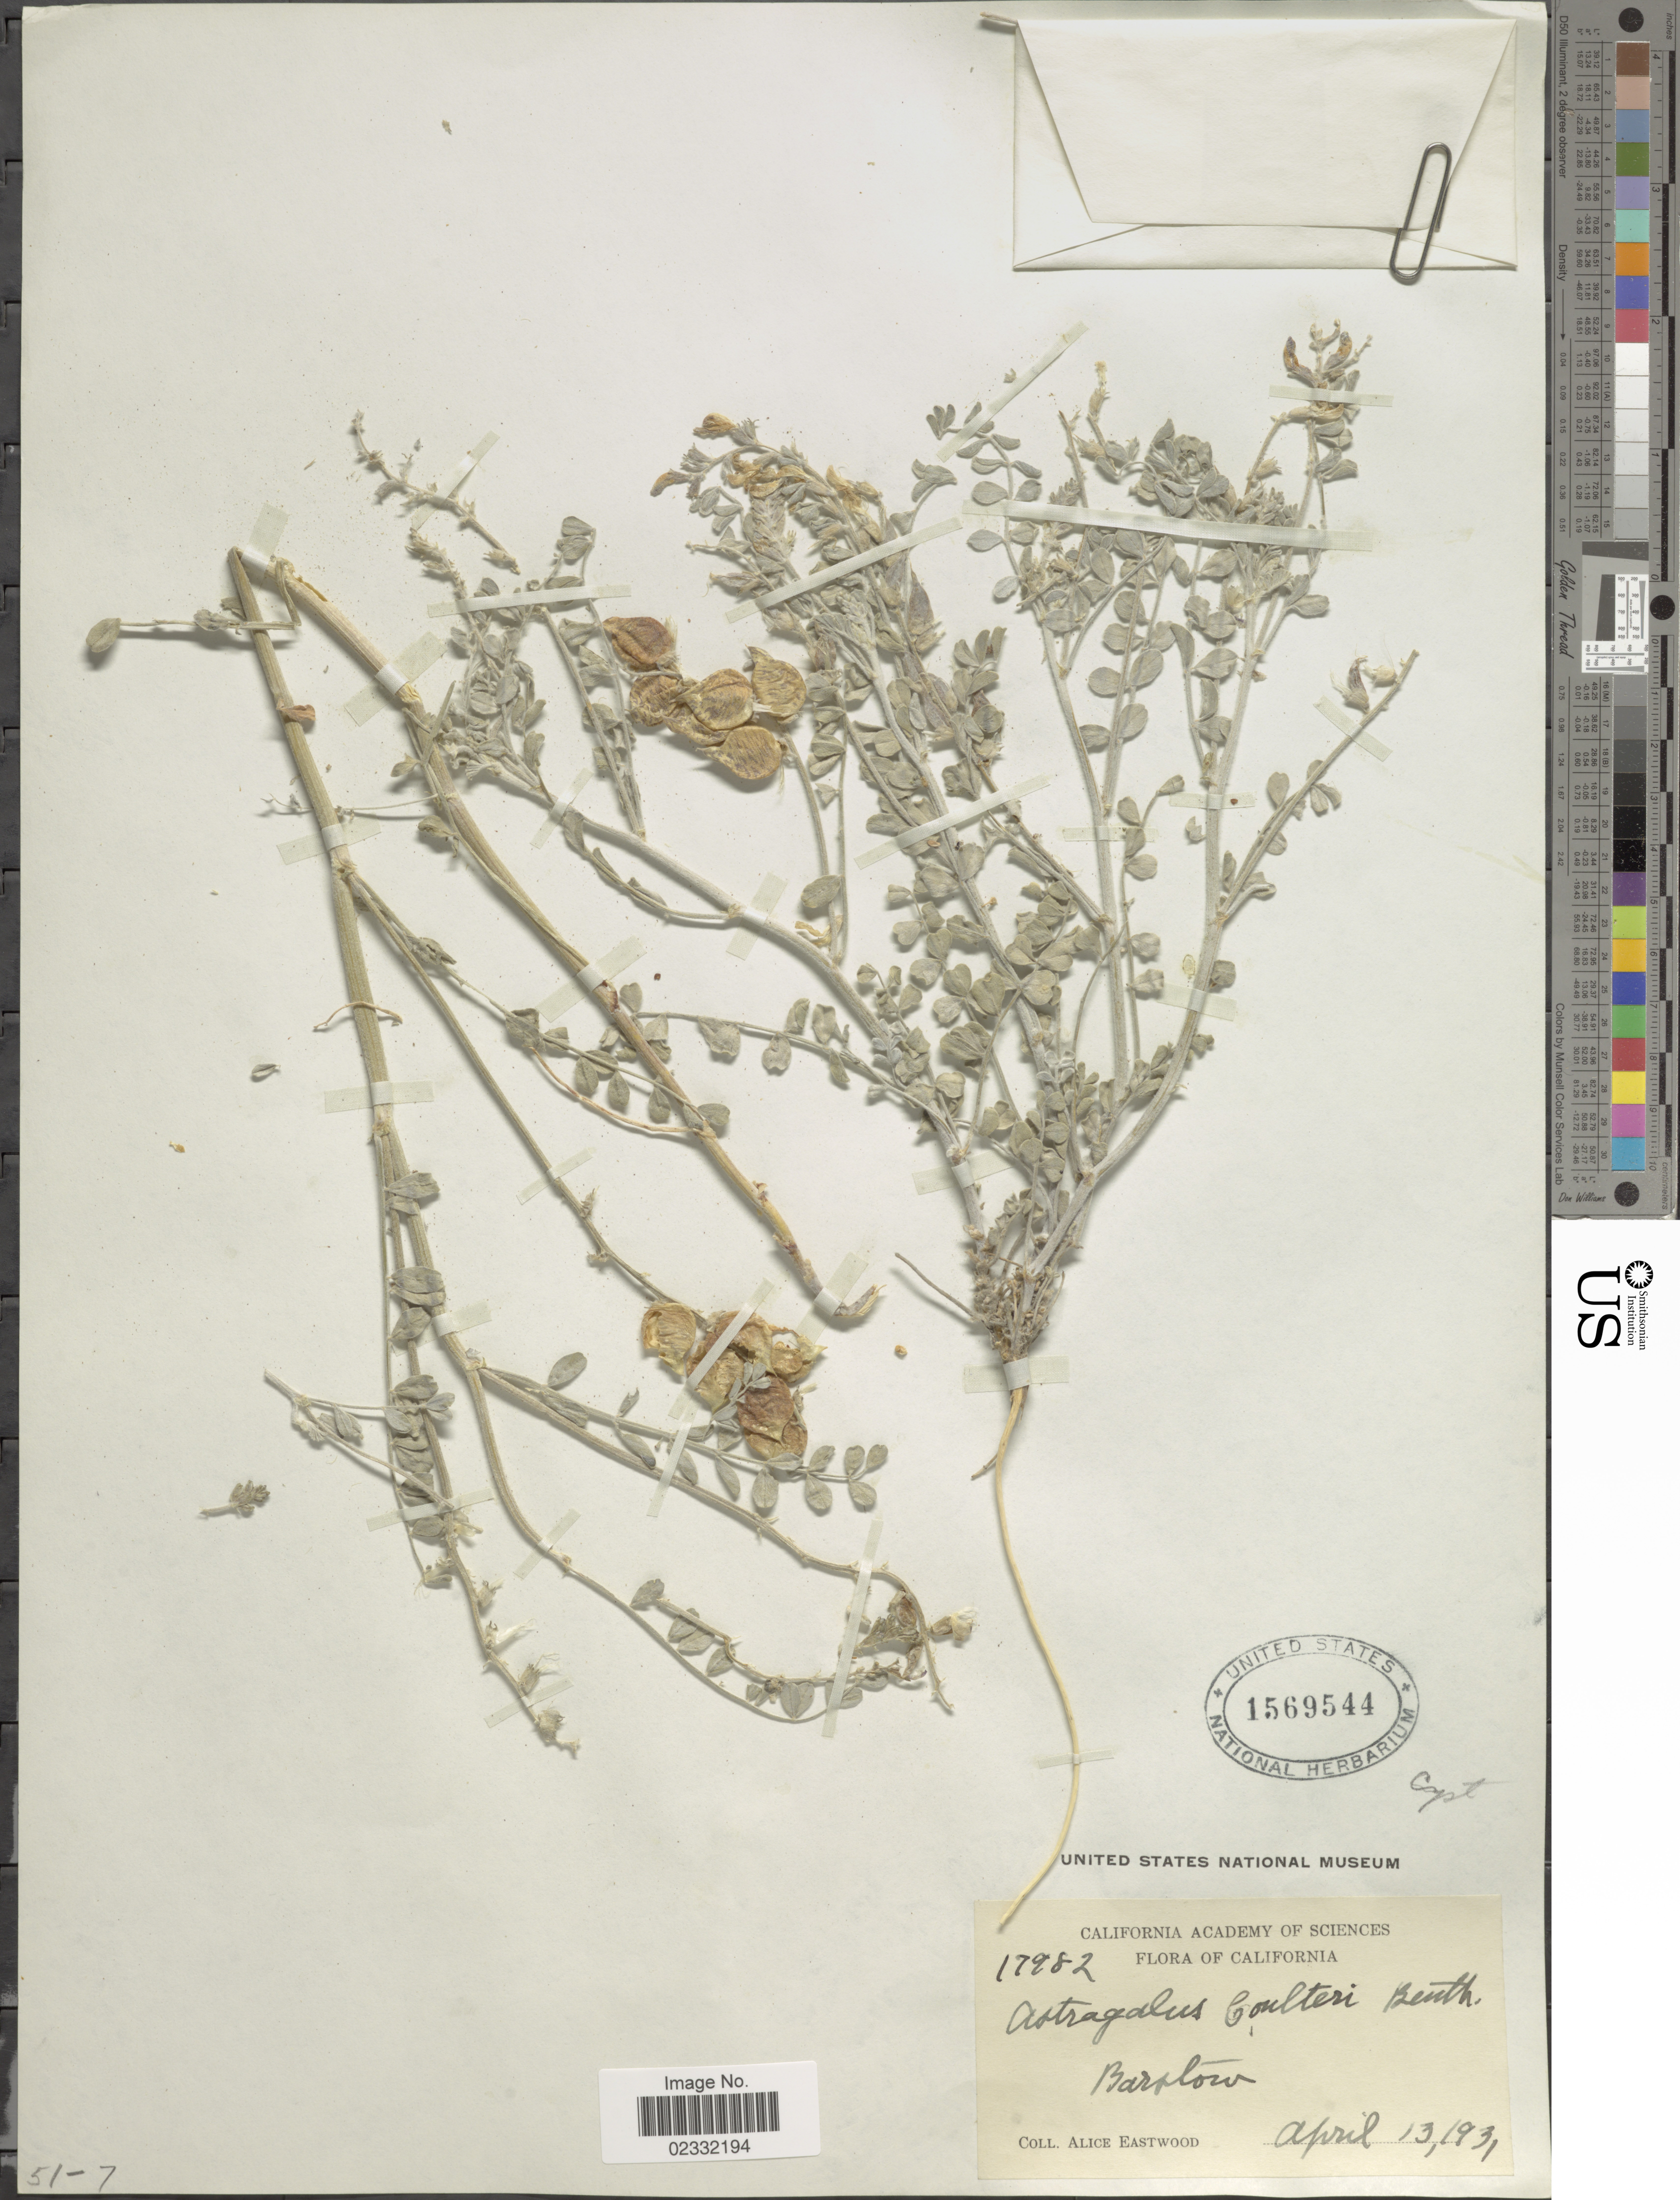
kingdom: Plantae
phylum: Tracheophyta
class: Magnoliopsida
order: Fabales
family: Fabaceae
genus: Astragalus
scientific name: Astragalus lentiginosus var. coulteri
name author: M.E. Jones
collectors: A. Eastwood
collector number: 17982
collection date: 1931-04-13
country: United States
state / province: California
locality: Barslow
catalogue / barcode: US 1569544